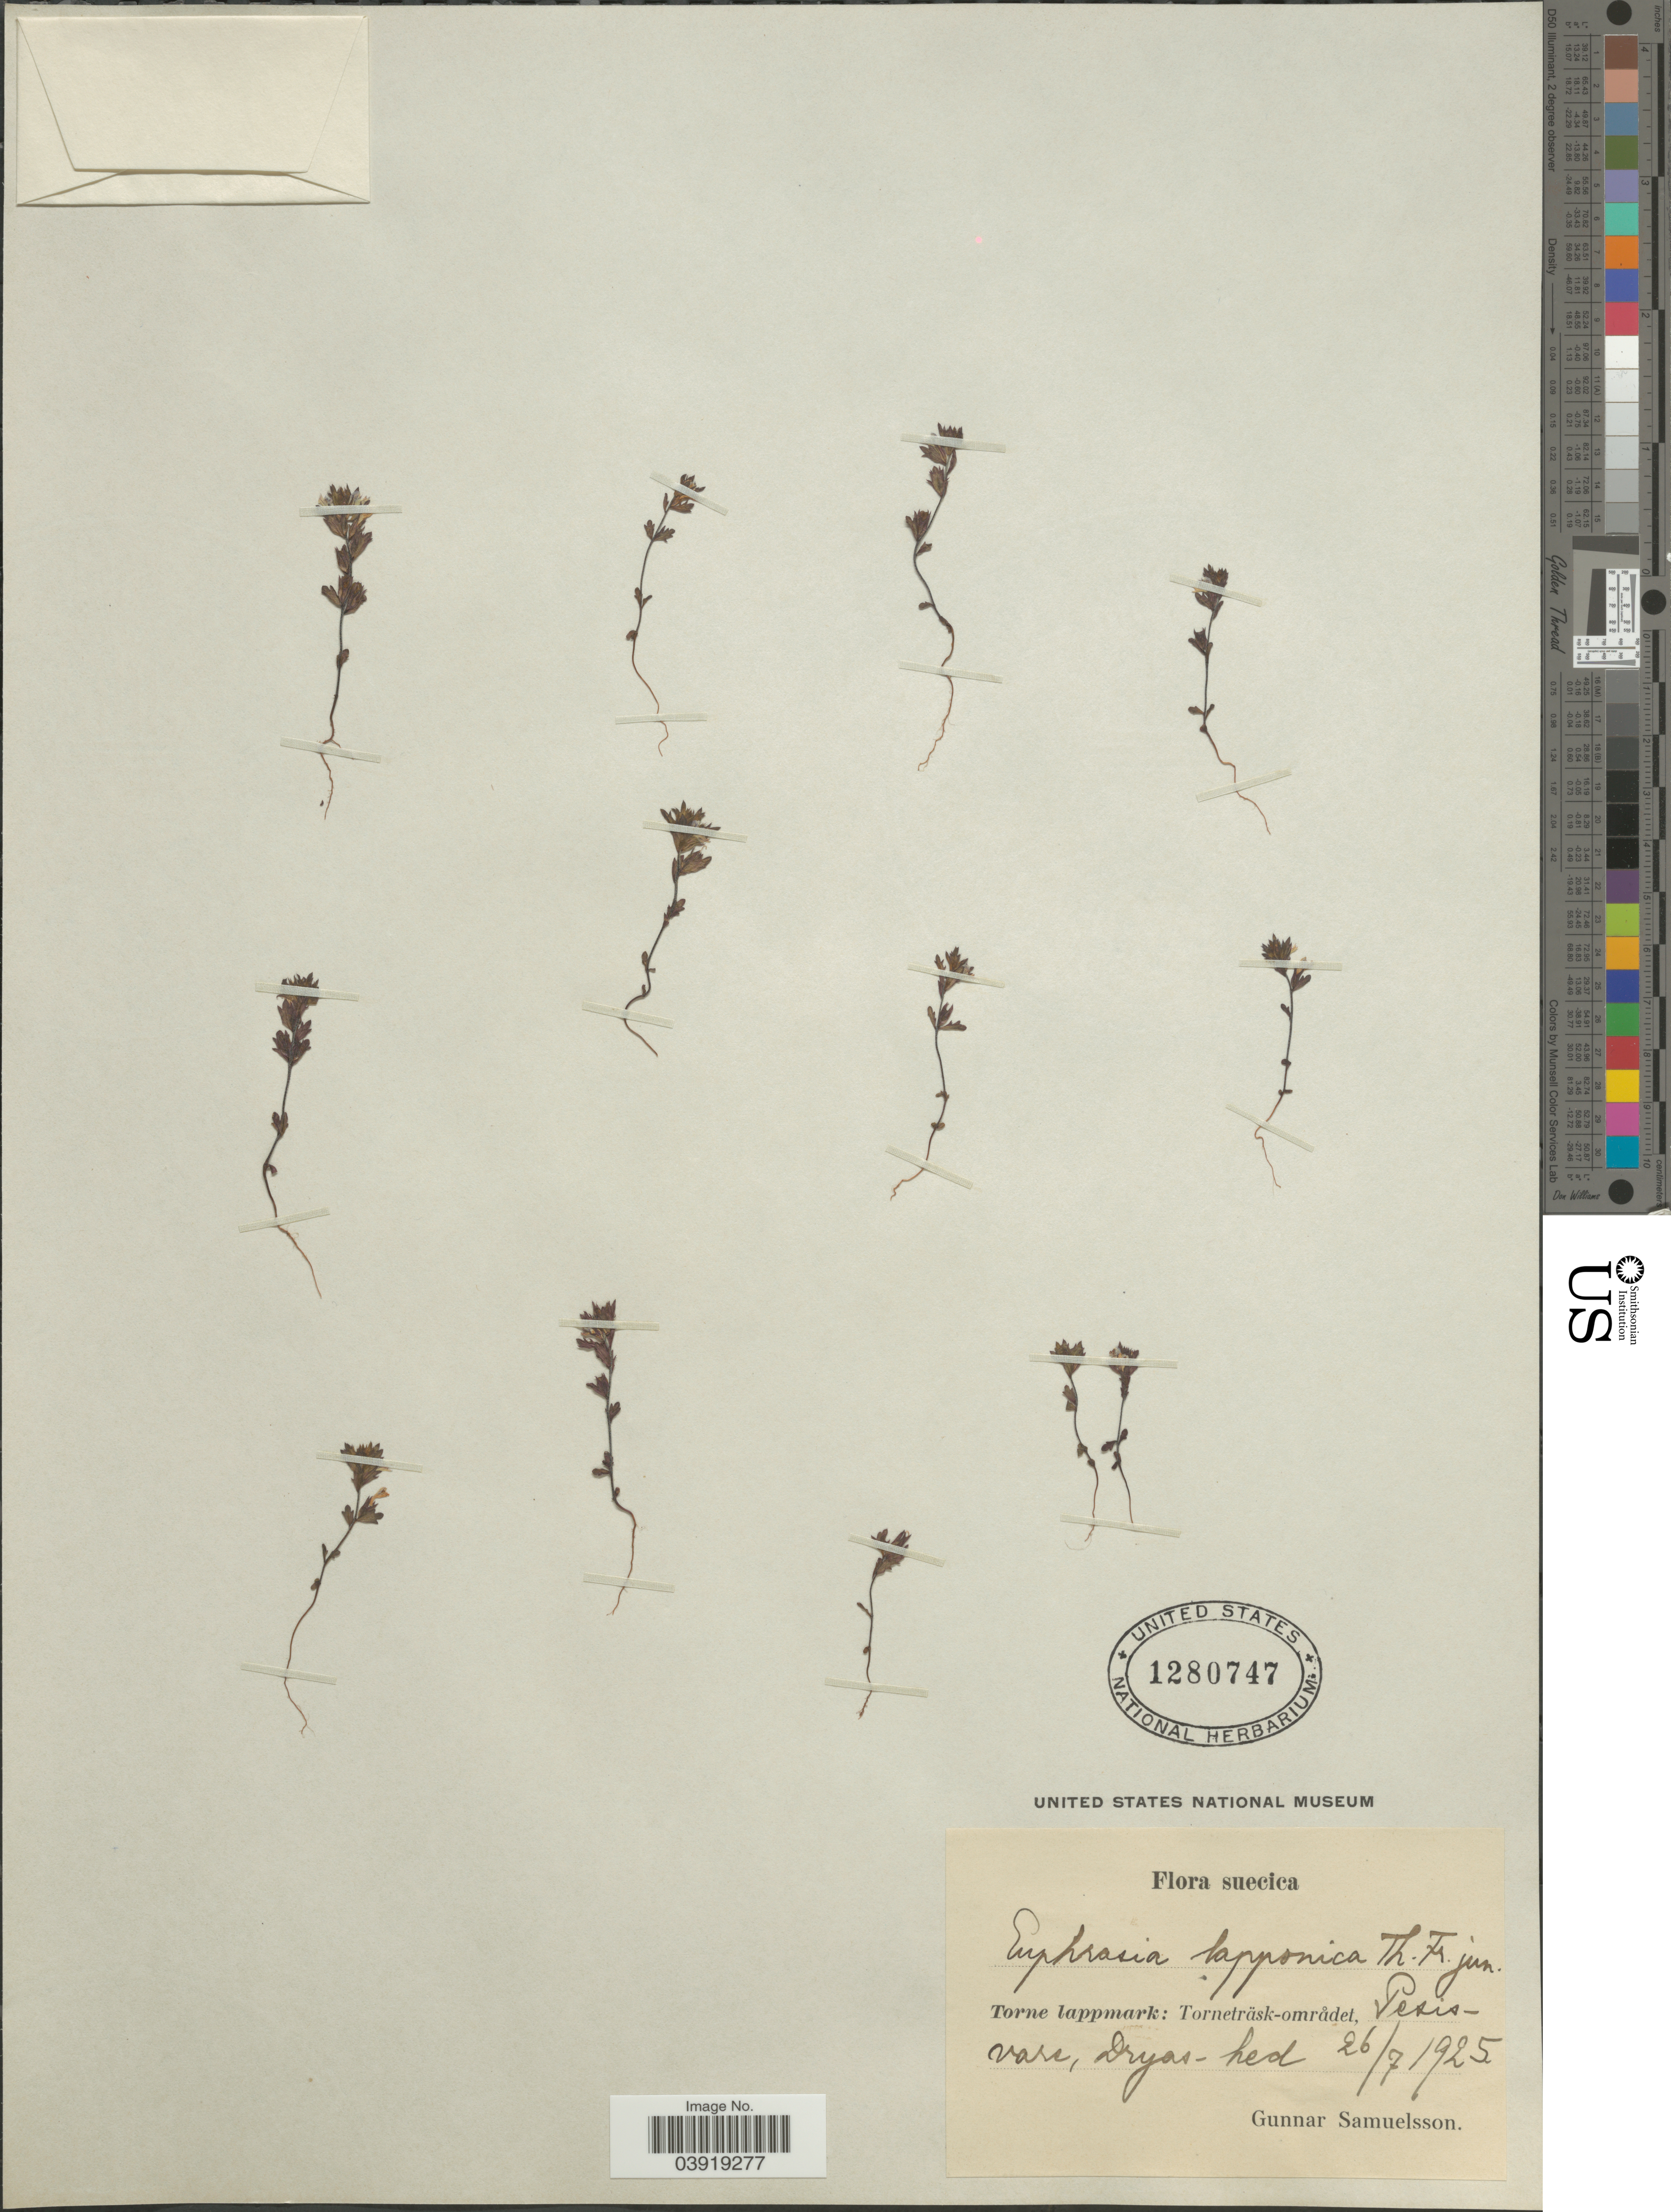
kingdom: Plantae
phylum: Tracheophyta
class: Magnoliopsida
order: Lamiales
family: Orobanchaceae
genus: Euphrasia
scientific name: Euphrasia lapponica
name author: T.C.E. Fr.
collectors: G. Samuelsson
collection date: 1925-07-26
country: Sweden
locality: Suecica. Torne lappmark: Torneträsk-området, Pesisvare, Dryas-hed.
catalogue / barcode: US 1280747